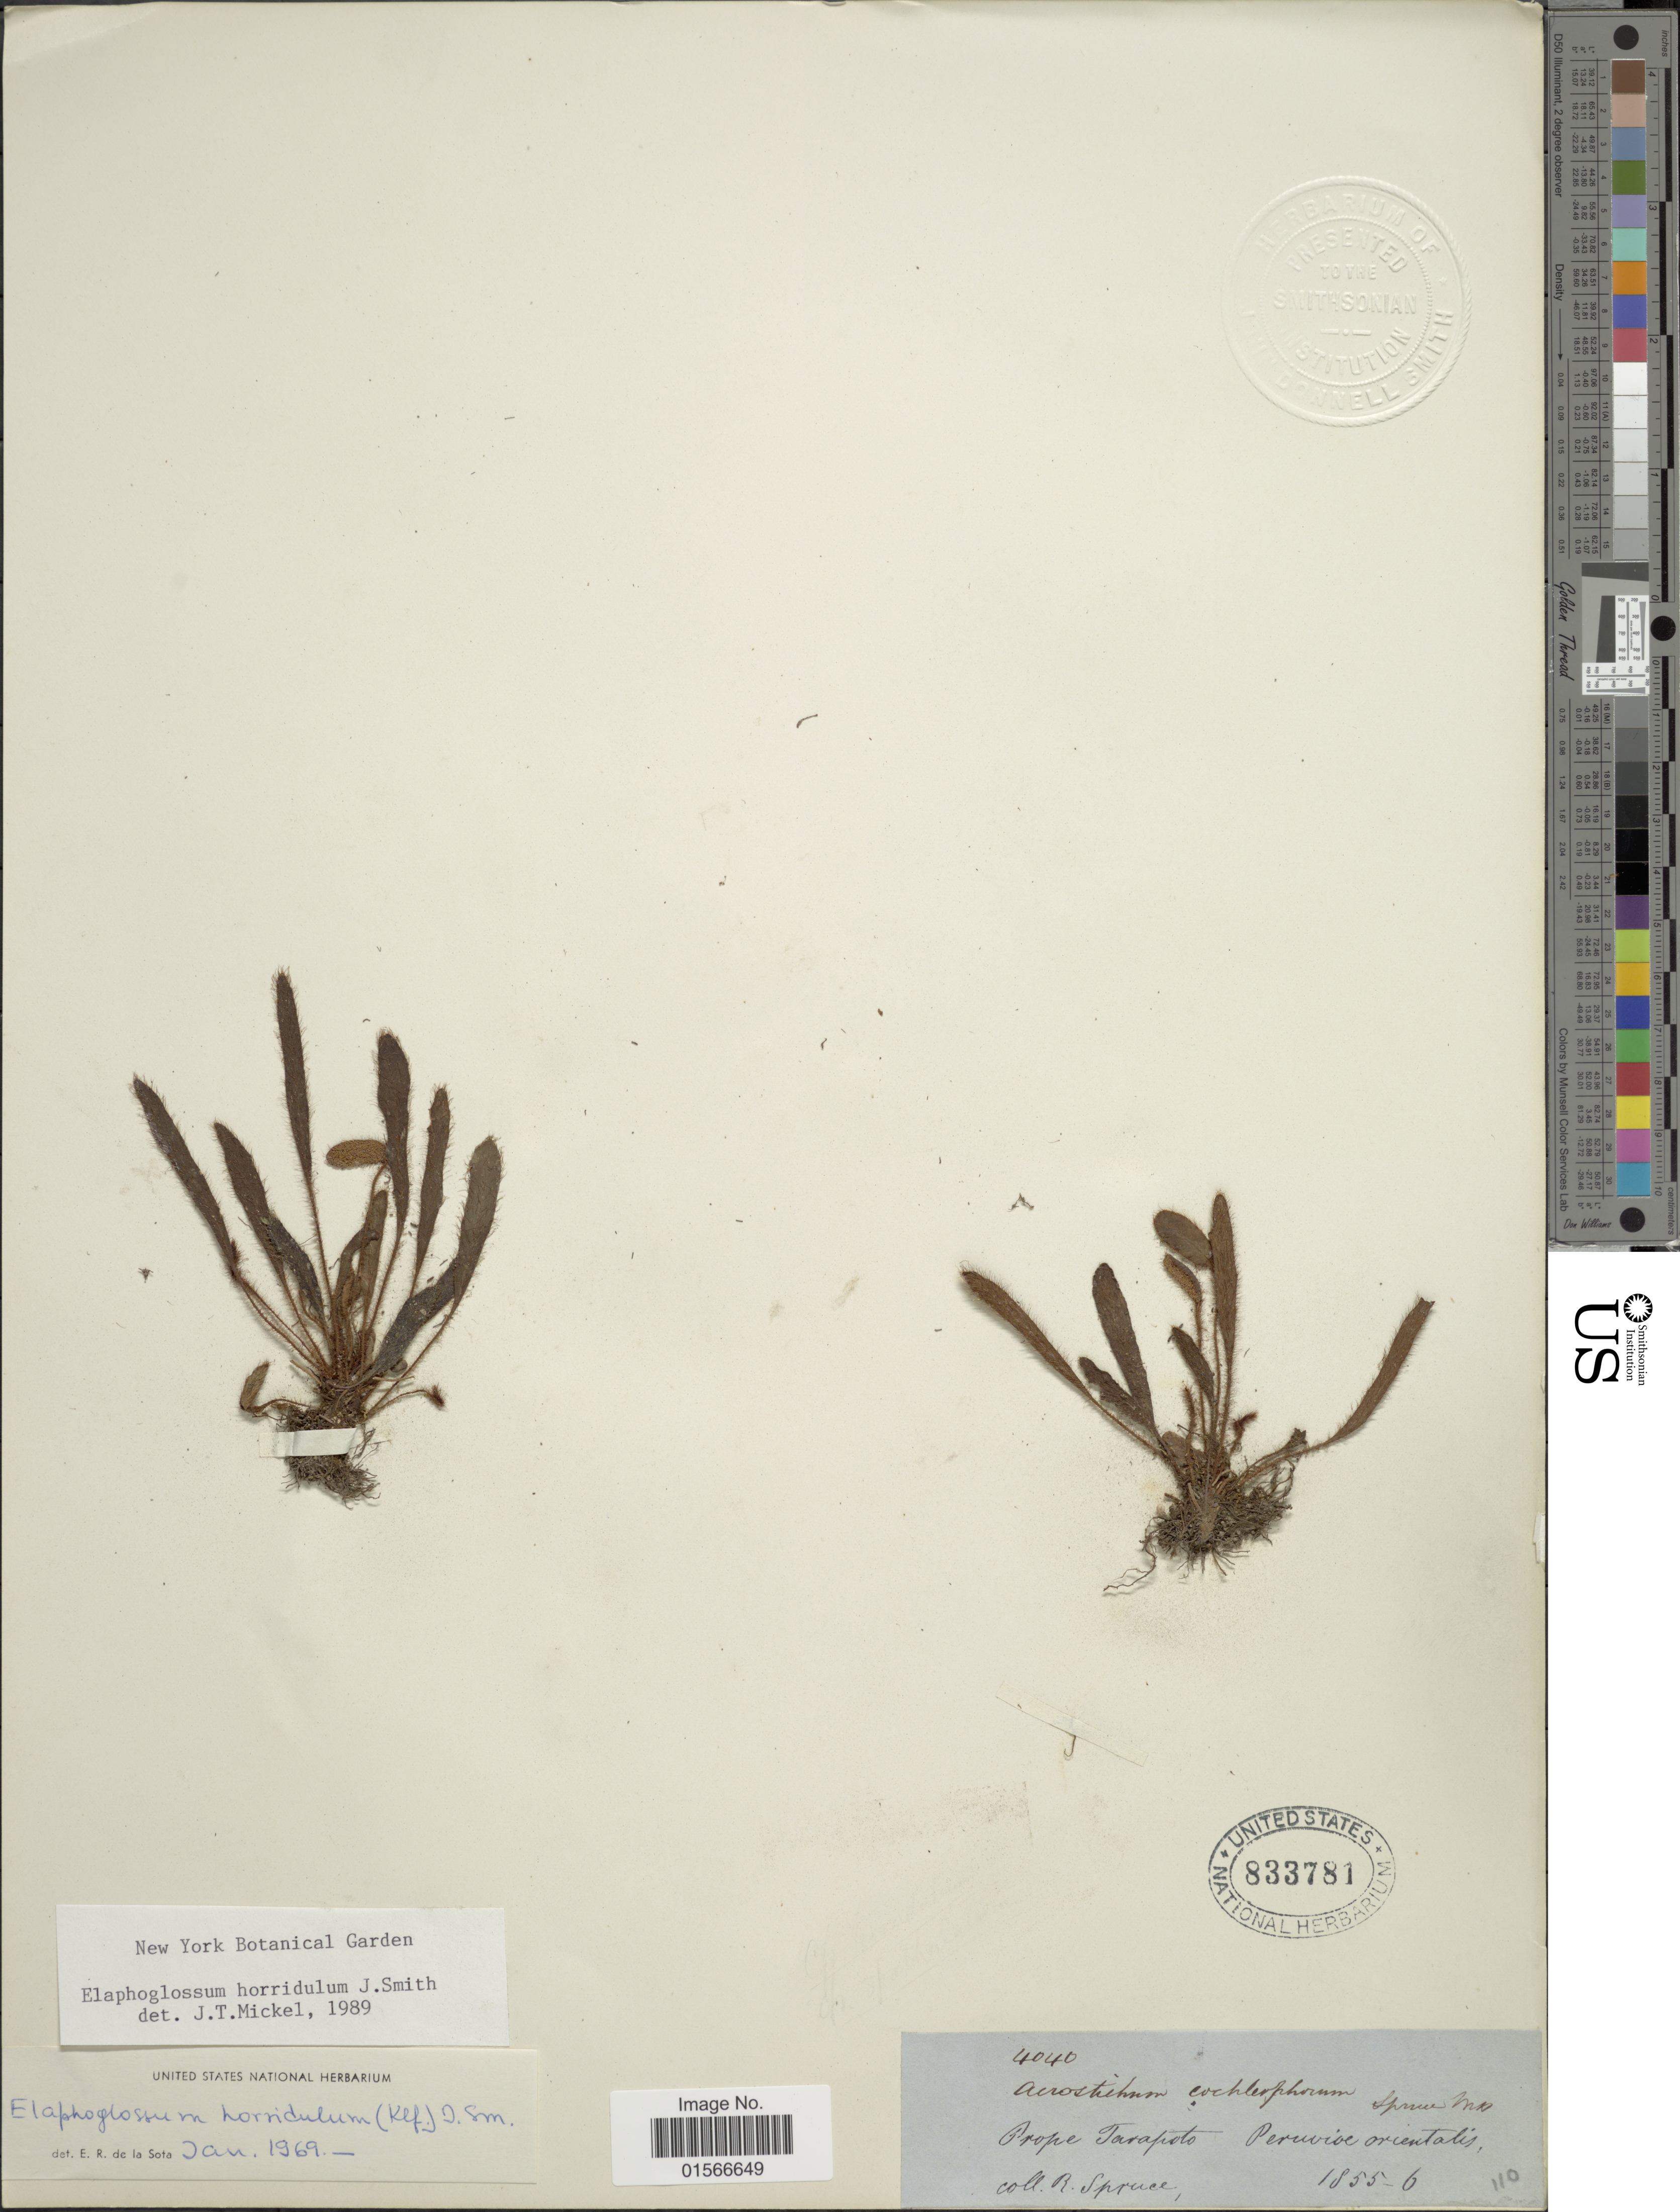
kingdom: Plantae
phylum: Tracheophyta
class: Polypodiopsida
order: Polypodiales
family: Dryopteridaceae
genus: Elaphoglossum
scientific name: Elaphoglossum horridulum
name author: (Kaulf.) J. Sm.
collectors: R. Spruce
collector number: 4040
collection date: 1855/1856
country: Peru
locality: Prope Tarapoto, Preuviae orientalis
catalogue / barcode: US 833781